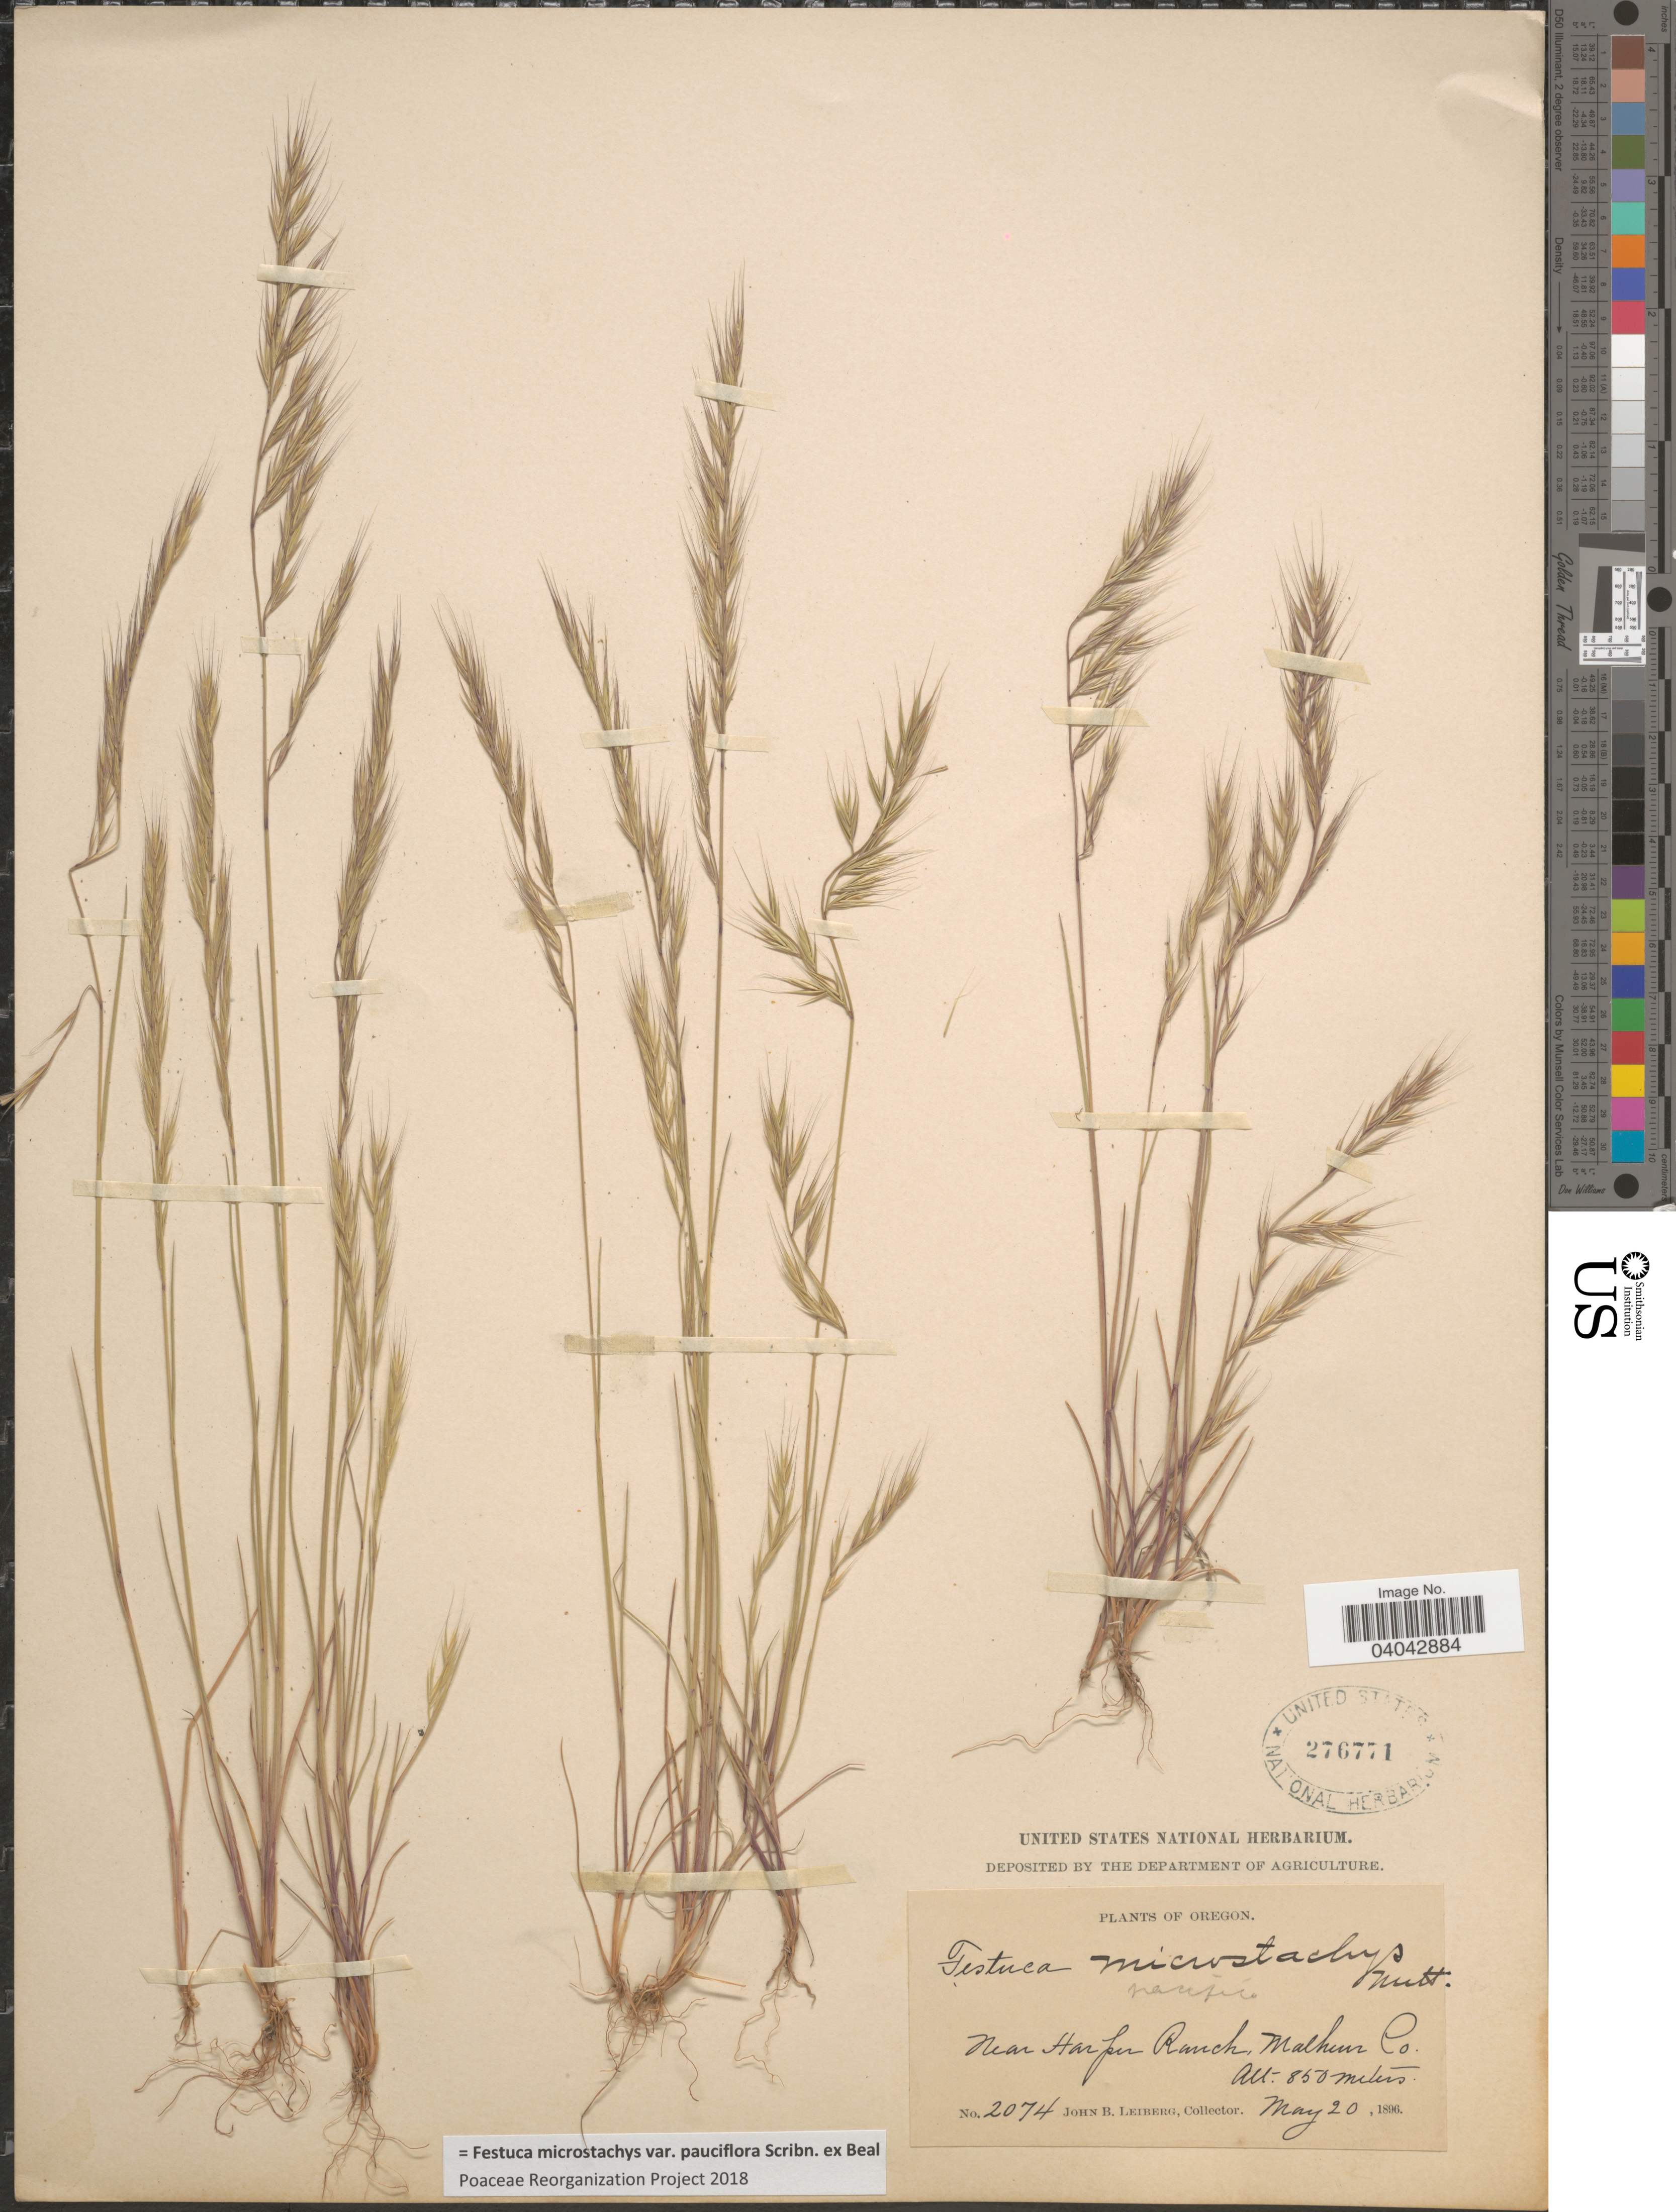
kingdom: Plantae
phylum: Tracheophyta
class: Liliopsida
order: Poales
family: Poaceae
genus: Festuca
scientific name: Festuca microstachys var. pauciflora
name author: Scribn. ex W.J. Beal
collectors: J. B. Leiberg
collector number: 2074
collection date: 1896-05-20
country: United States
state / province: Oregon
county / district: Malheur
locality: Near Harper Ranch, Malheur Co.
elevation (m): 850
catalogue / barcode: US 276771